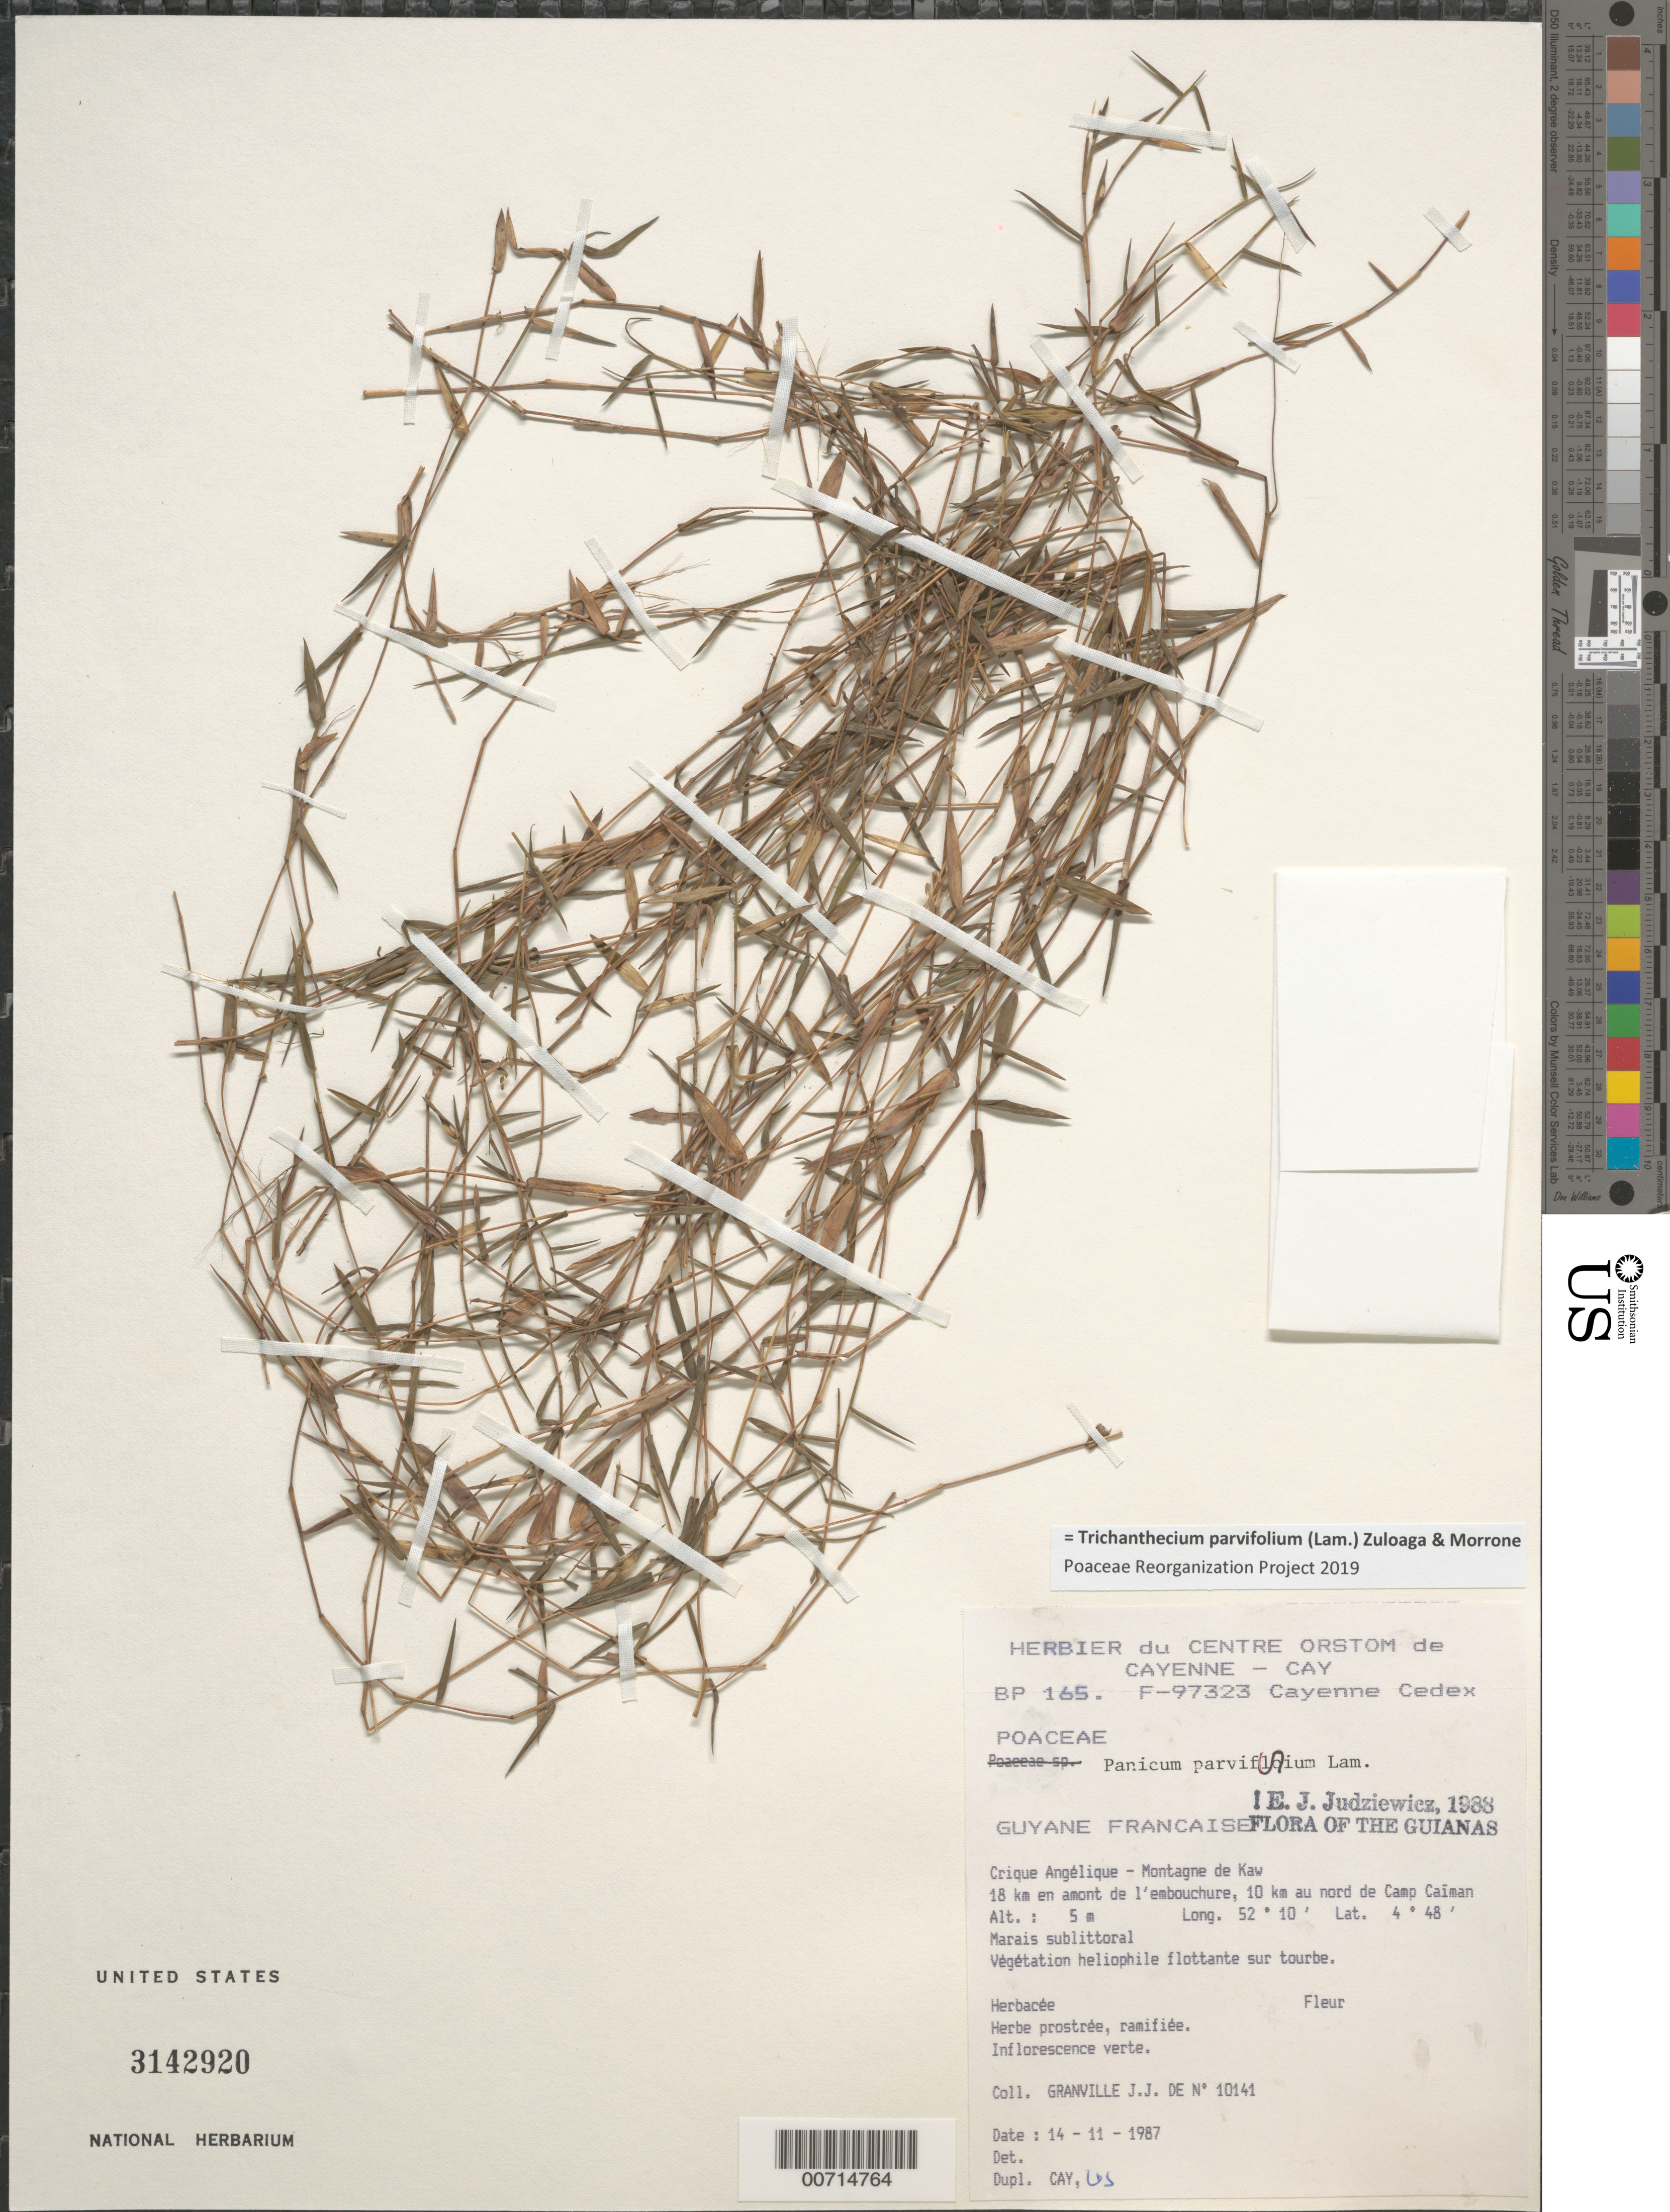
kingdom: Plantae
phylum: Tracheophyta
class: Liliopsida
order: Poales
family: Poaceae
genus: Trichanthecium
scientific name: Trichanthecium parvifolium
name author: (Lam.) Zuloaga & Morrone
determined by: Poaceae Reorganization Project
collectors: J.-J. de Granville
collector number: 10141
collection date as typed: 14-Nov-87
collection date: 1987-11-14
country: French Guiana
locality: Crique Angélique, Montagne de Kaw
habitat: Marais sublittoral. Vegetation heliophile flottante sur tourbe. Haut 1.50 m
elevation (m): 5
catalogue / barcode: US 3142920